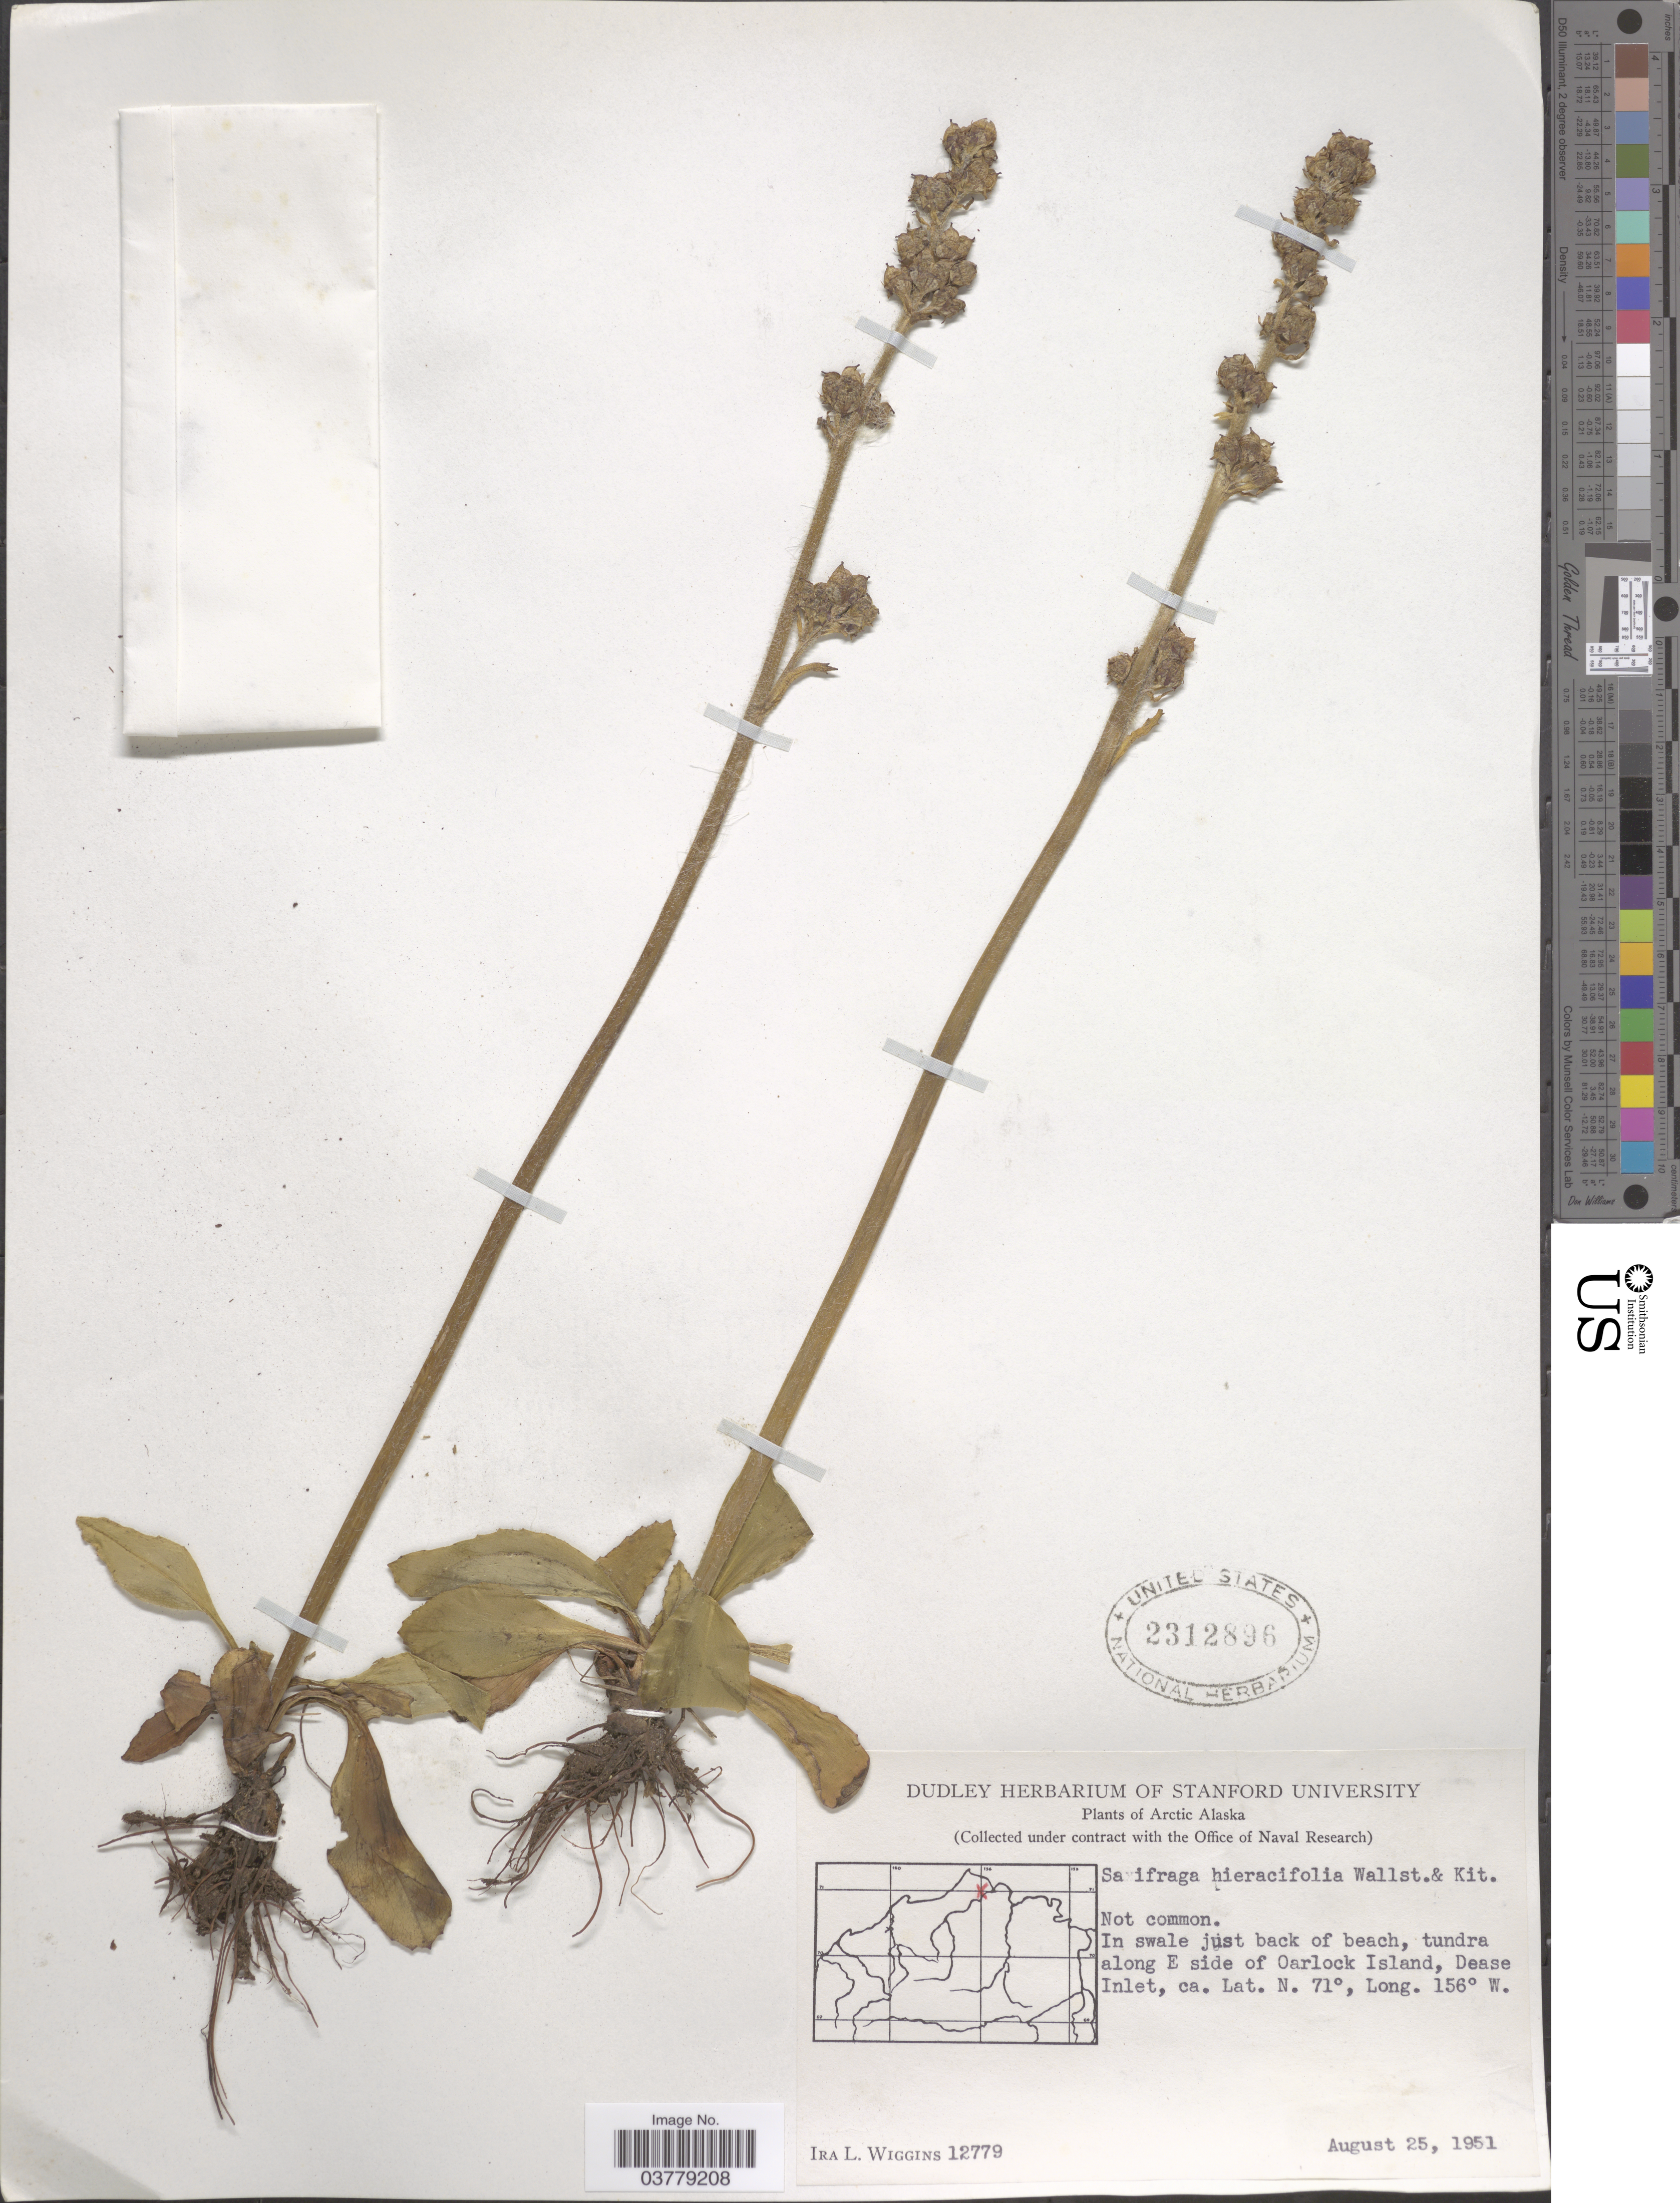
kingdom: Plantae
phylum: Tracheophyta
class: Magnoliopsida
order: Saxifragales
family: Saxifragaceae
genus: Micranthes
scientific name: Micranthes hieraciifolia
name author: (Waldst. & Kit. ex Willd.) Haw.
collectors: I. L. Wiggins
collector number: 12779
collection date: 1951-08-25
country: United States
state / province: Alaska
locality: Arctic Alaska. In swale just back of beach, tundra along E side of Oarlock Island, Dease Inlet.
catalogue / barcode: US 2312896